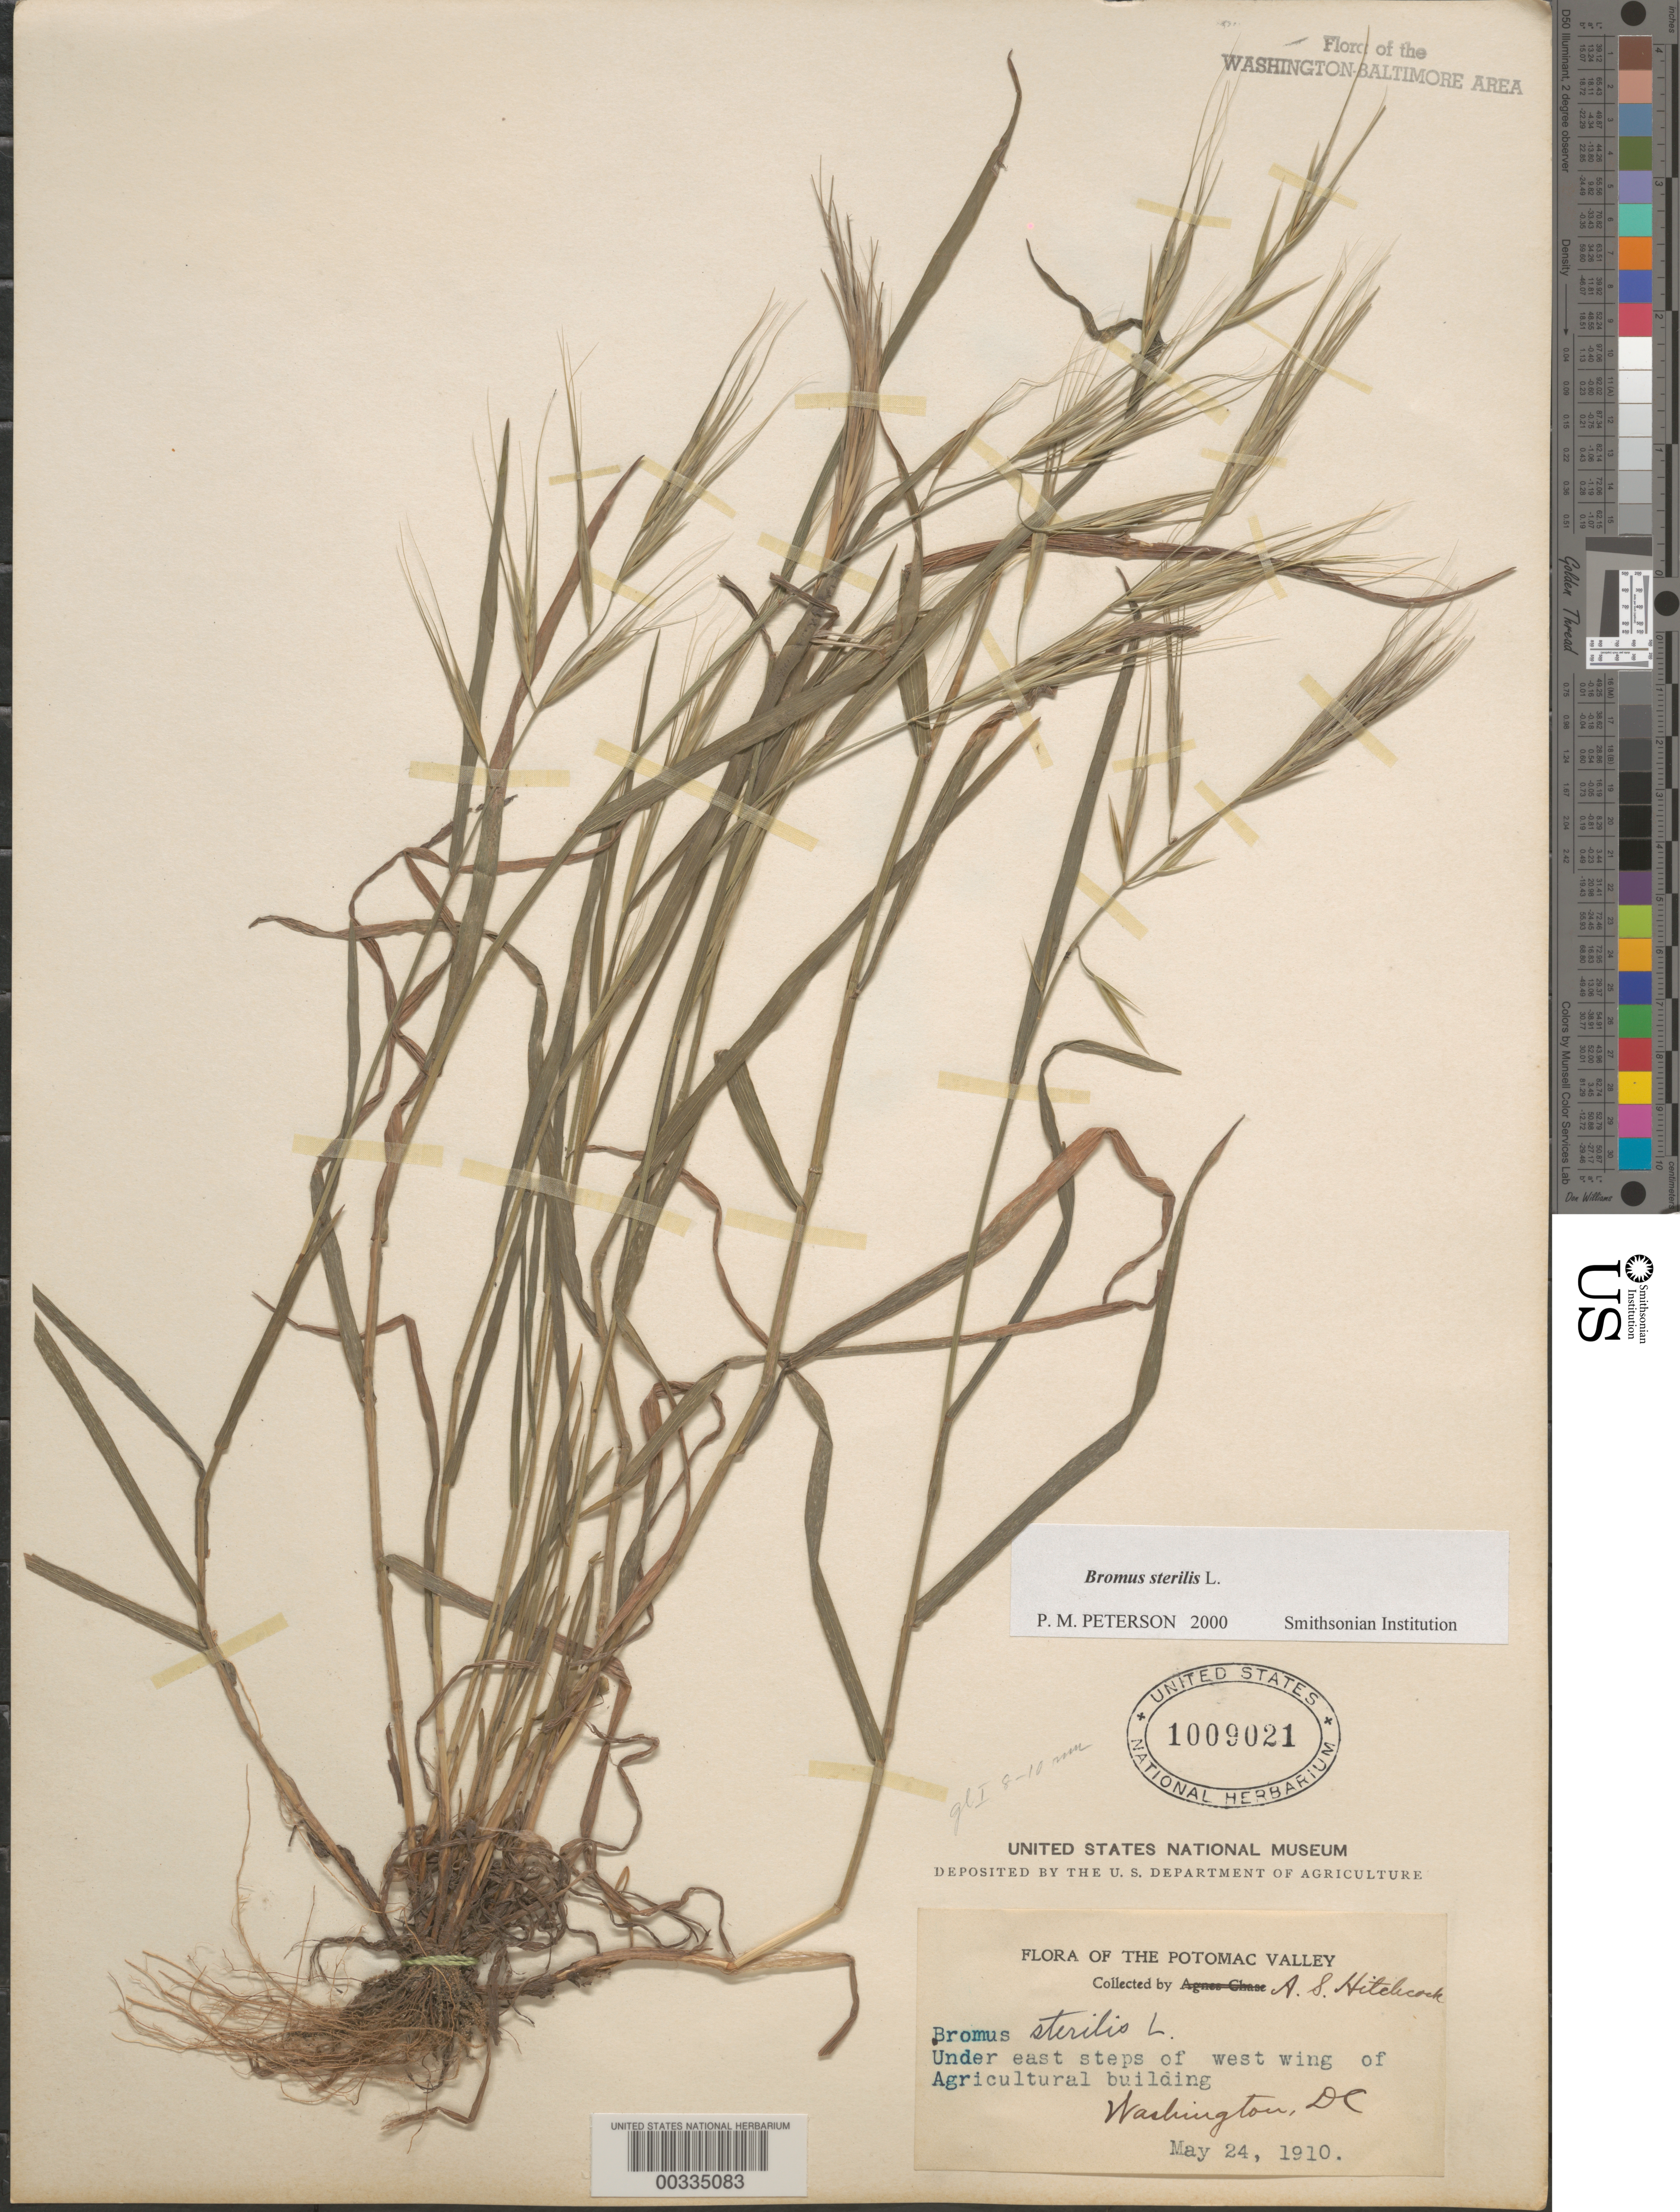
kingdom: Plantae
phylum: Tracheophyta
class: Liliopsida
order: Poales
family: Poaceae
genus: Bromus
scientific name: Bromus sterilis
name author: L.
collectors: A. S. Hitchcock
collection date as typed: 24 May 1910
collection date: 1910-05-24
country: United States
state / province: District of Columbia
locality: Agriculture Building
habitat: Under steps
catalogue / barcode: US 1009021